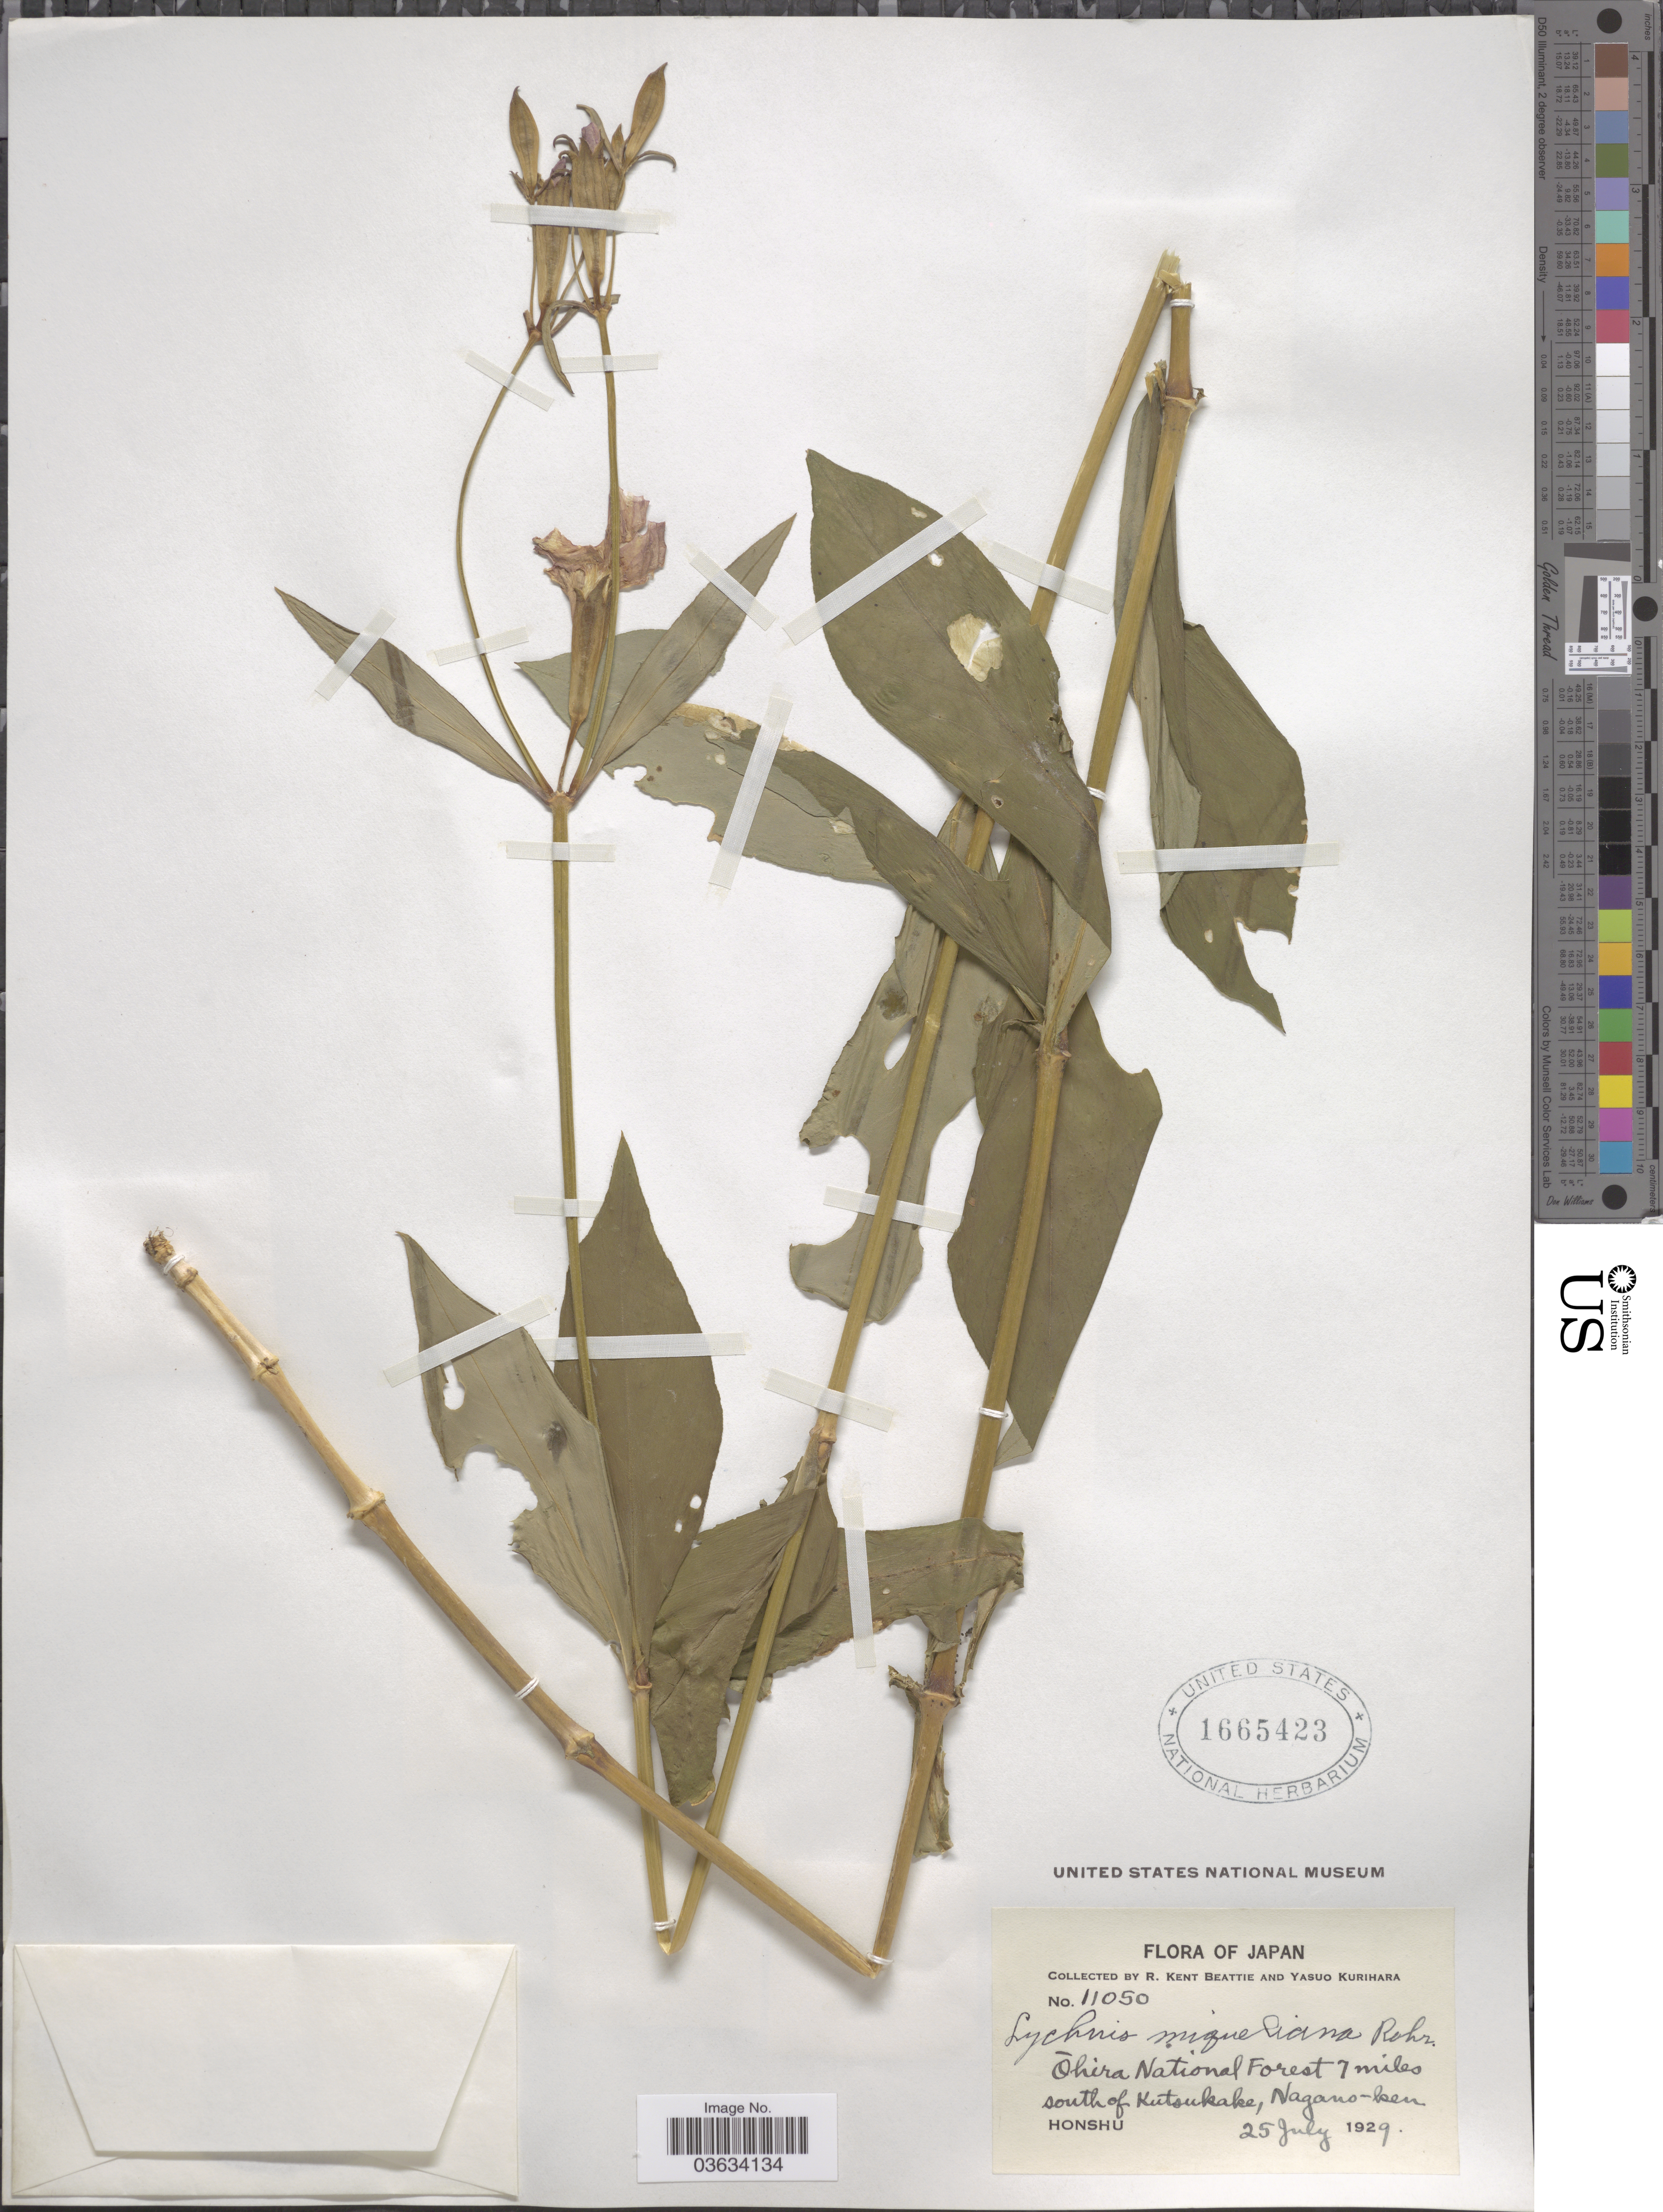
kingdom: Plantae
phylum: Tracheophyta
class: Magnoliopsida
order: Caryophyllales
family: Caryophyllaceae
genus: Silene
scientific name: Silene miqueliana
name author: (Rohrb. ex Franch. & Sav.) H. Ohashi & H. Nakai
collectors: R. K. Beattie & Y. Kurihara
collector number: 11050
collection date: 1929-07-25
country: Japan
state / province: Nagano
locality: Ohira National Forest 7 miles south of Kutsukake, Nagano-ken. Honshu.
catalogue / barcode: US 1665423